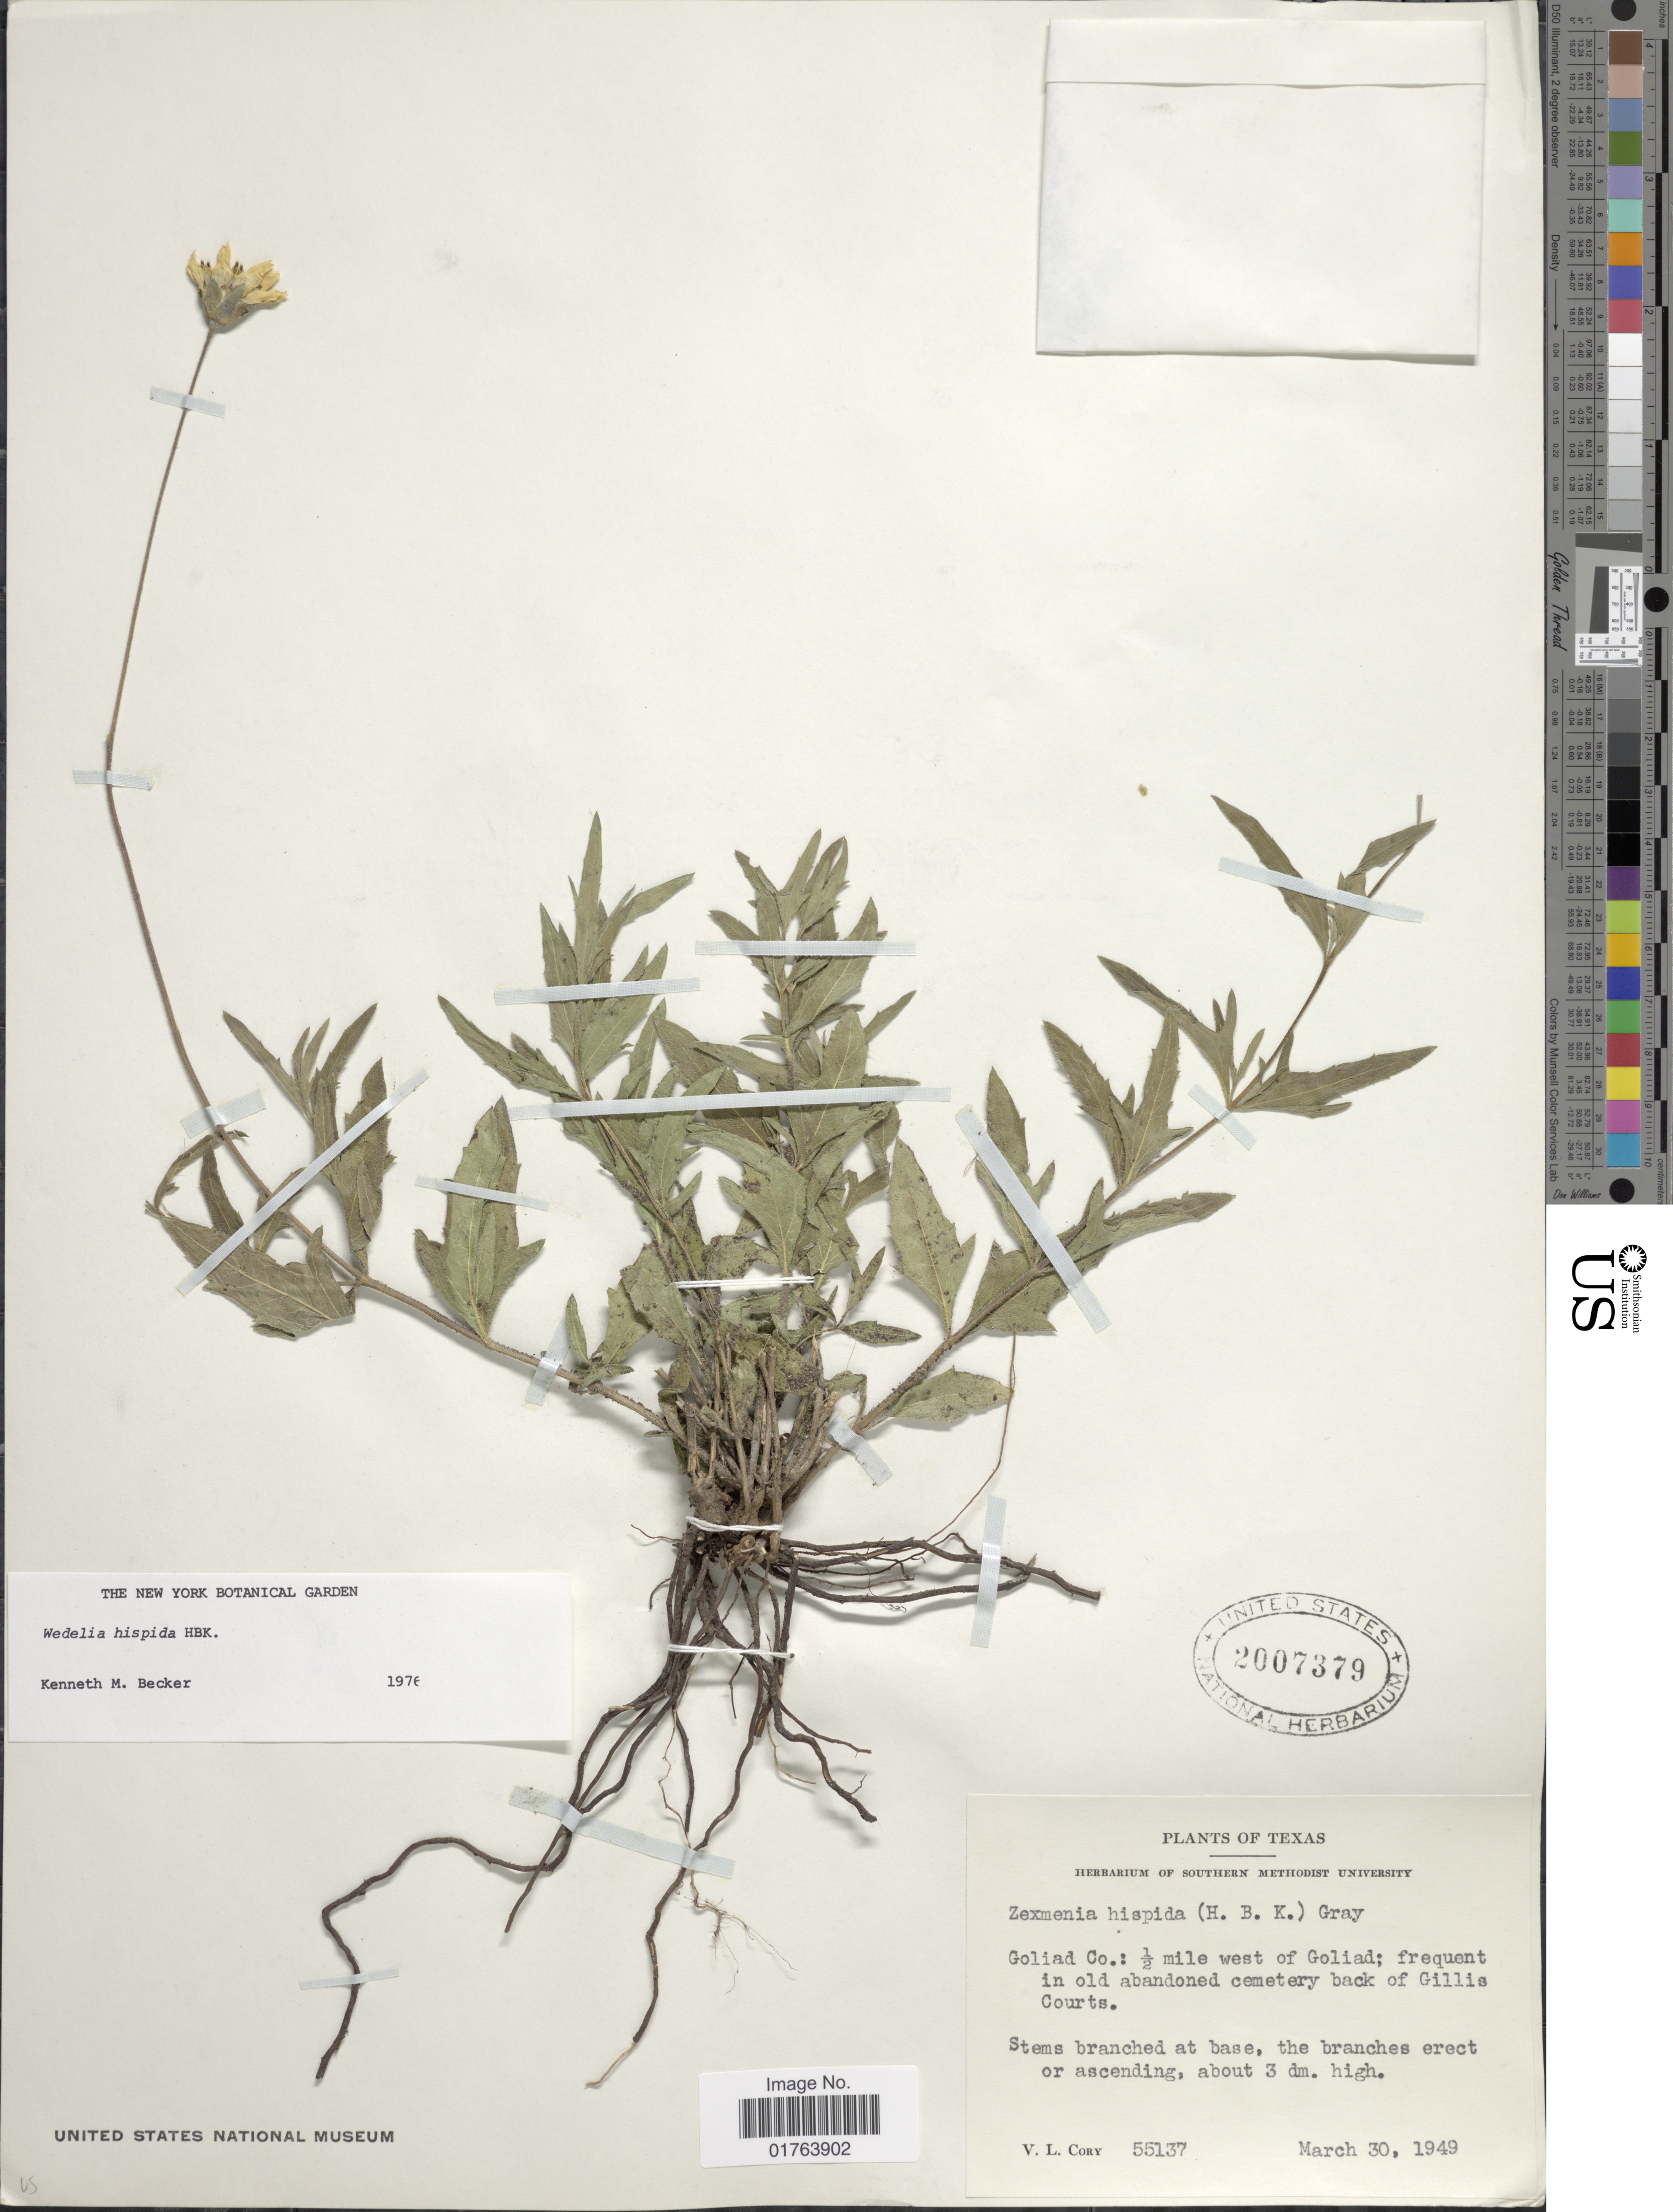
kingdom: Plantae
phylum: Tracheophyta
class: Magnoliopsida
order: Asterales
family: Asteraceae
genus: Wedelia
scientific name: Wedelia acapulcensis var. hispida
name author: (Kunth) Strother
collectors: V. Cory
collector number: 55137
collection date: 1949-03-30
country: United States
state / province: Texas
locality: Goliad Co.: ½ mile west of Goliad; frequent in old abandoned cemetary back of Gillis Courts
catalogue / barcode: US 2007379